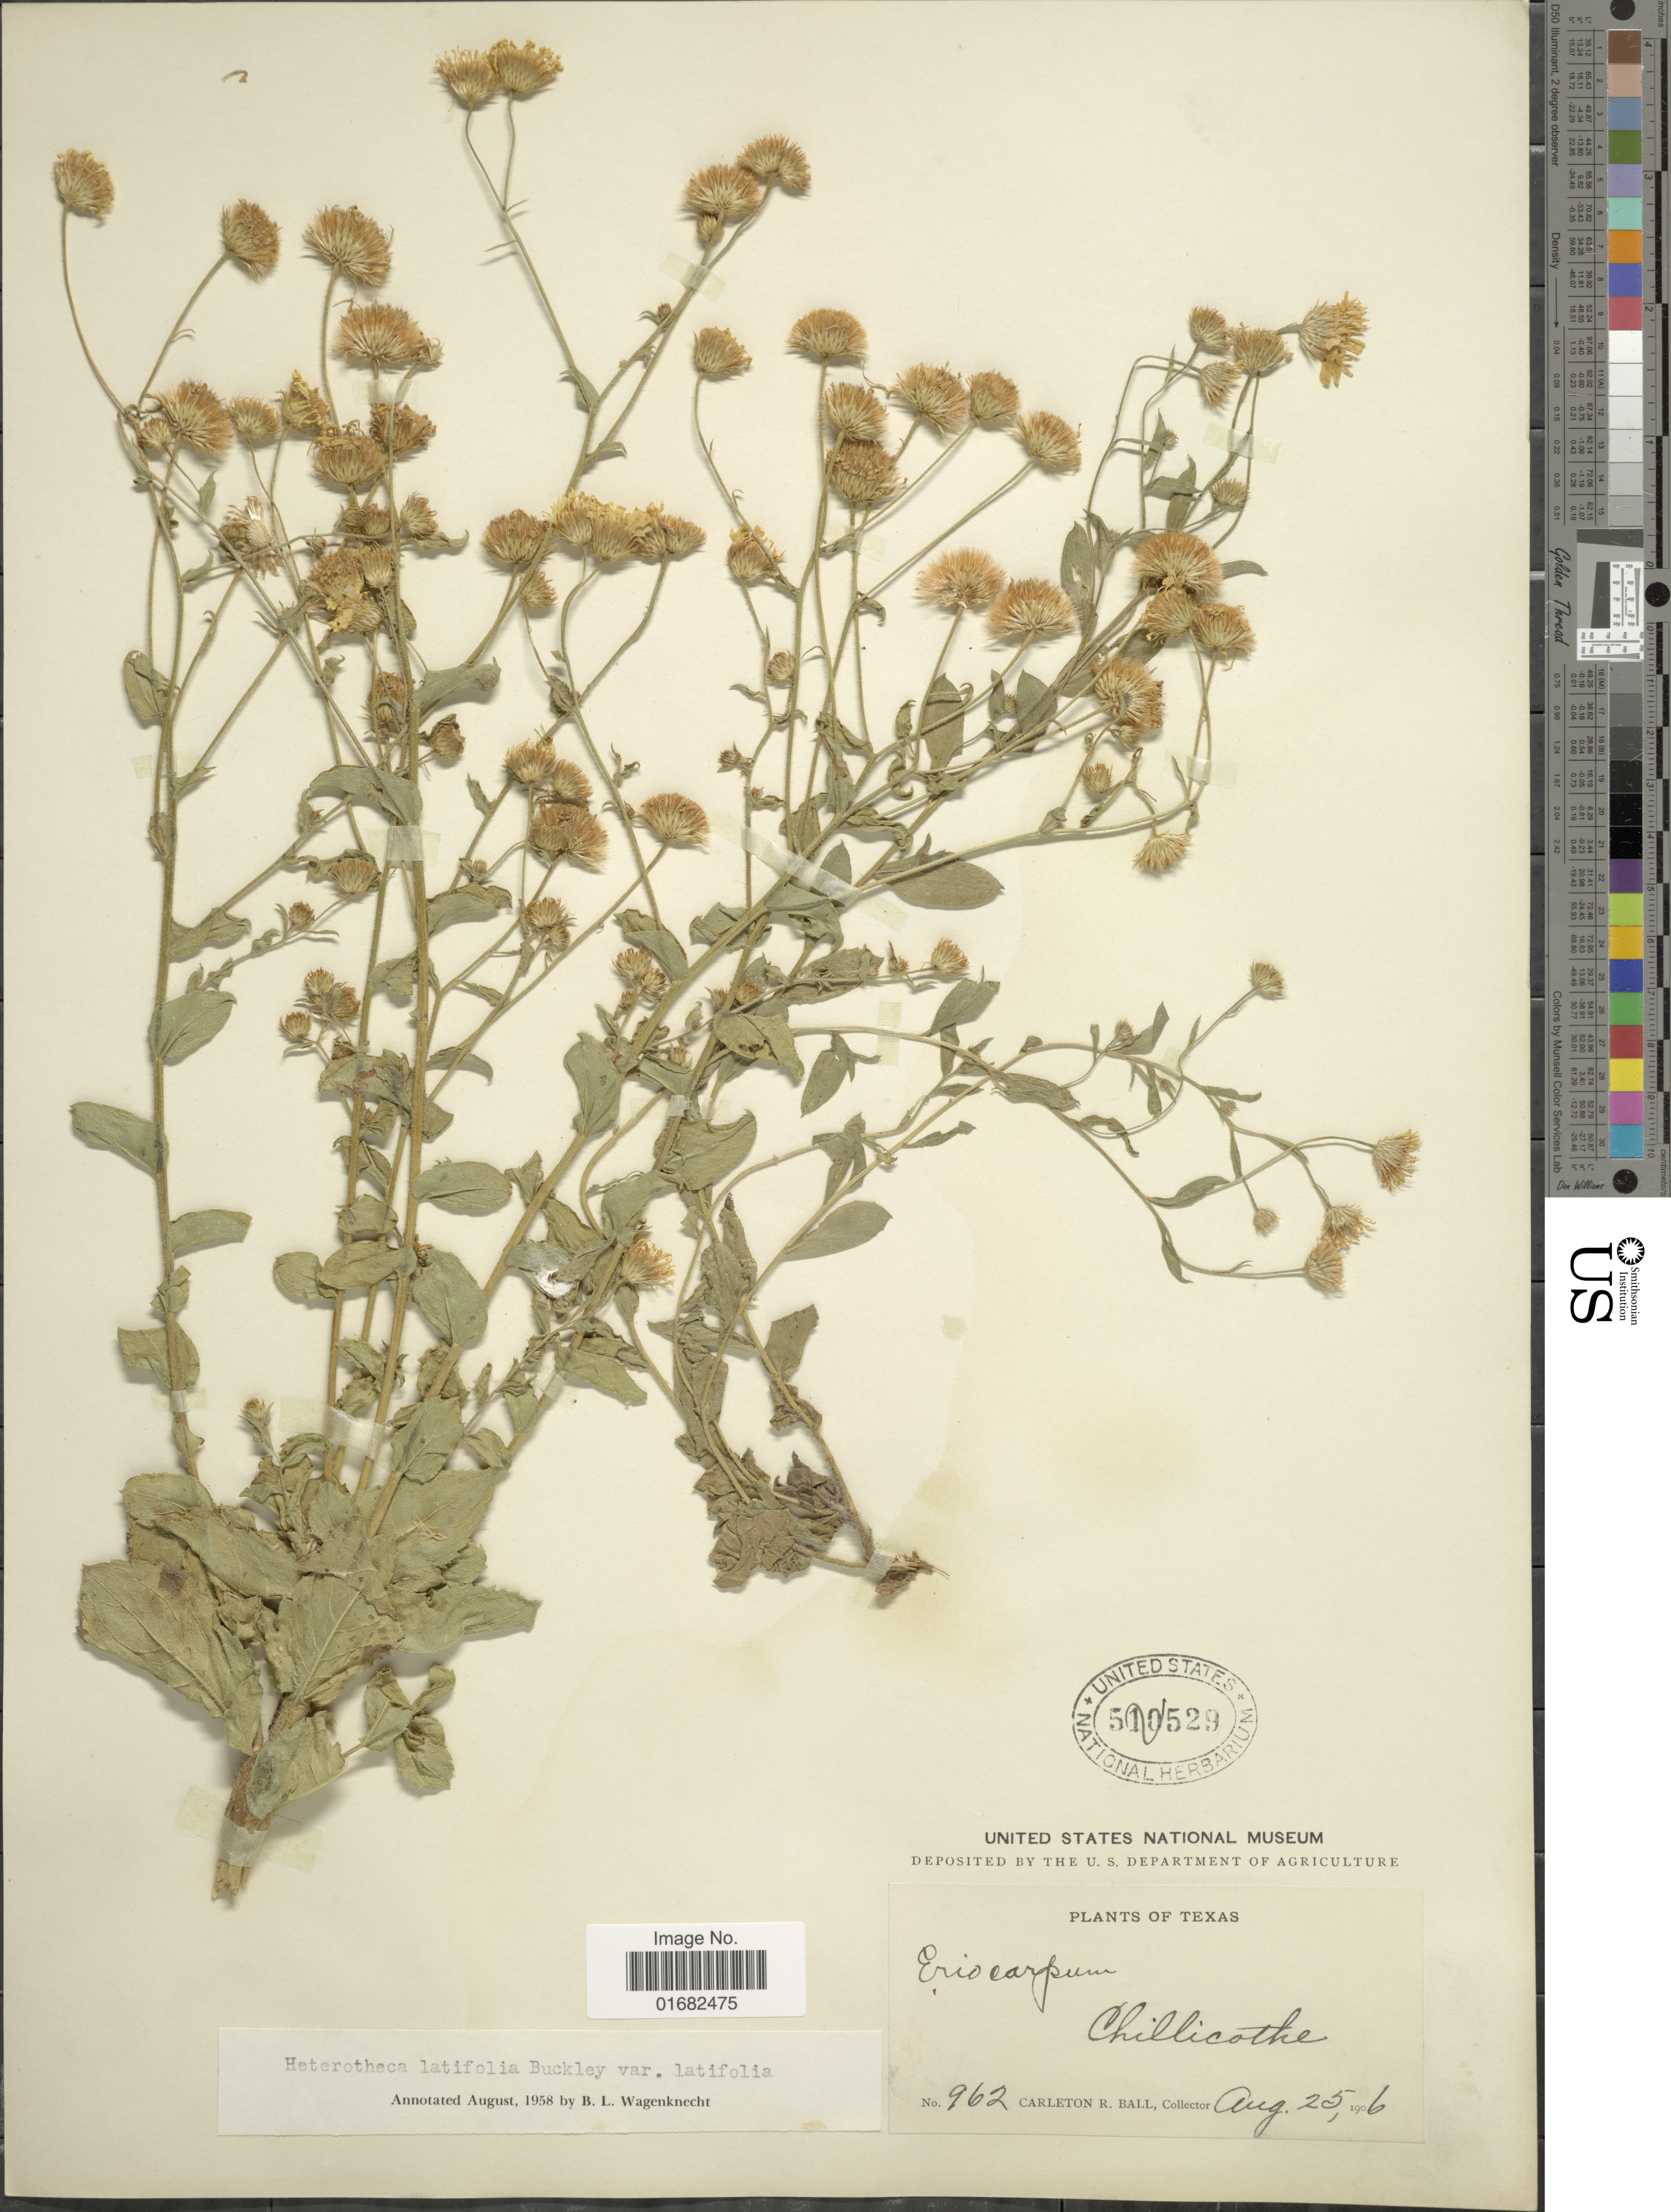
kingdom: Plantae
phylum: Tracheophyta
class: Magnoliopsida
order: Asterales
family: Asteraceae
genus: Heterotheca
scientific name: Heterotheca latifolia var. latifolia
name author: Buckley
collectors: C. R. Ball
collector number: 962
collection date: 1906-08-25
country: United States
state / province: Texas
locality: Chillicothe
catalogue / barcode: US 510529